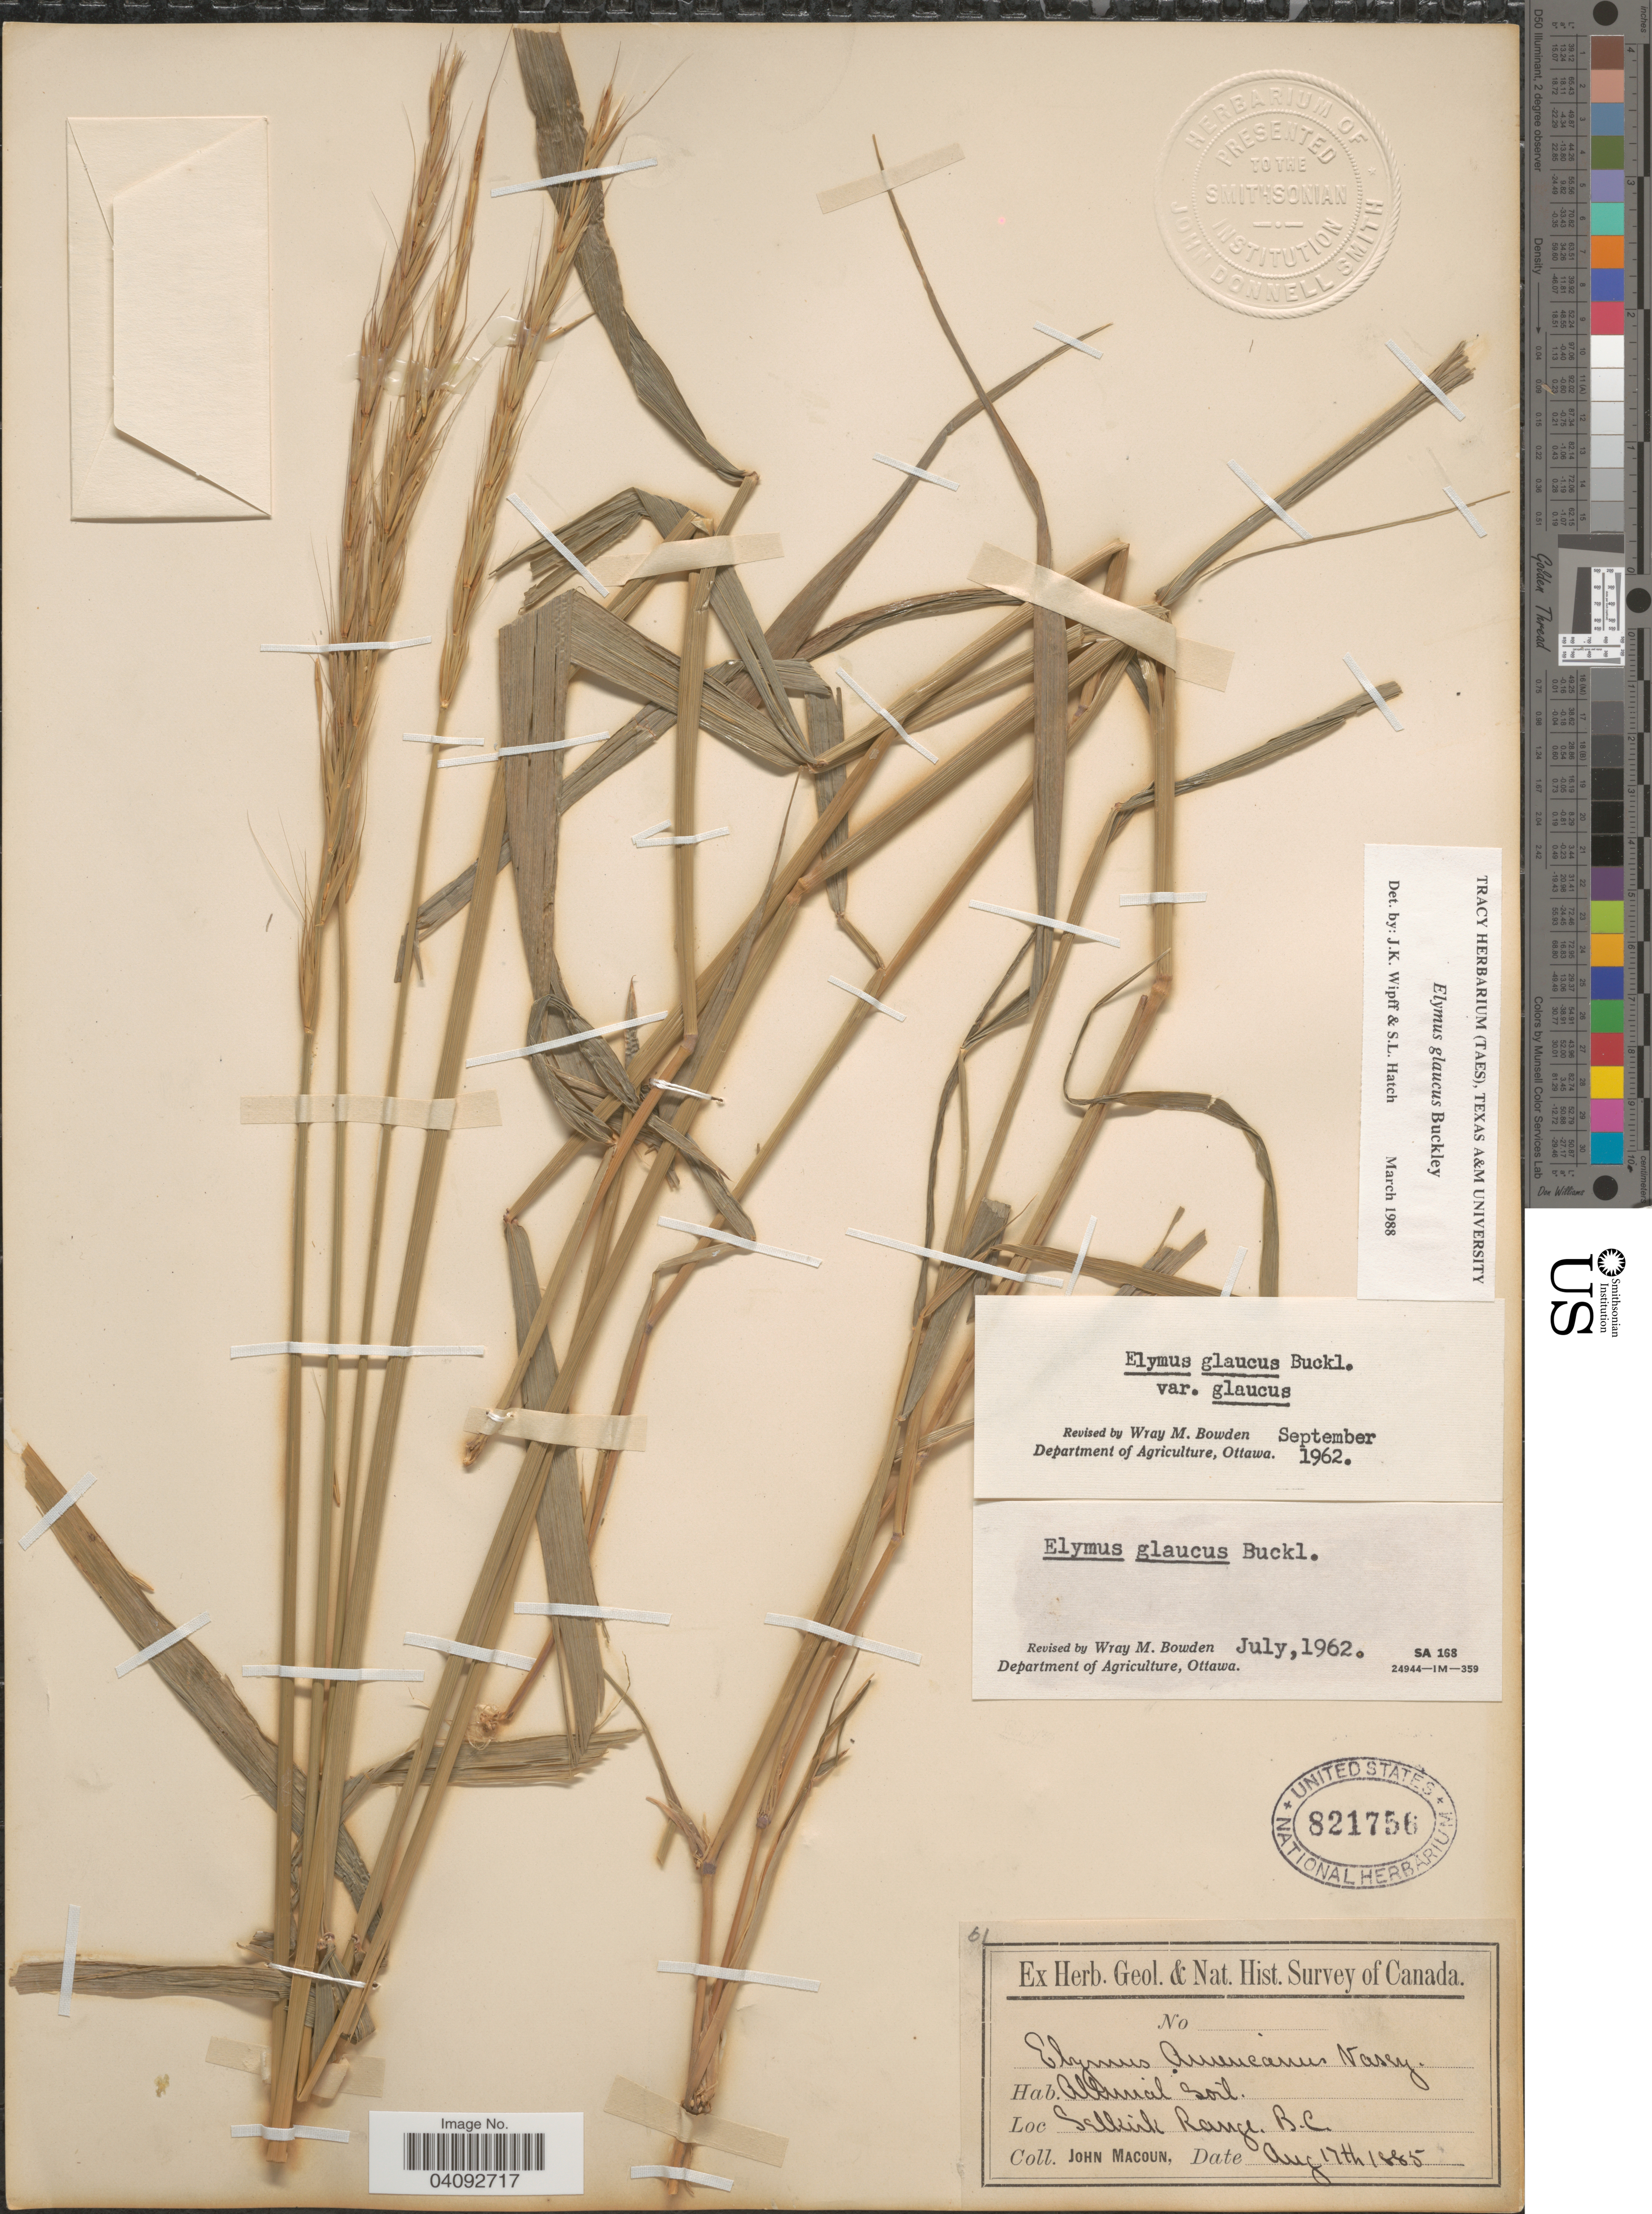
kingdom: Plantae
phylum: Tracheophyta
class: Liliopsida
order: Poales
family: Poaceae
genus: Elymus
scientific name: Elymus glabriflorus var. glabriflorus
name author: (Vasey ex L.H. Dewey) Scribn. & C.R. Ball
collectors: J. Macoun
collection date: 1885-08-17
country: Canada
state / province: British Columbia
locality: Geol. & Nat. Hist. Survey of Canada. Alluvial soil. Selkirk Range.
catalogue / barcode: US 821756